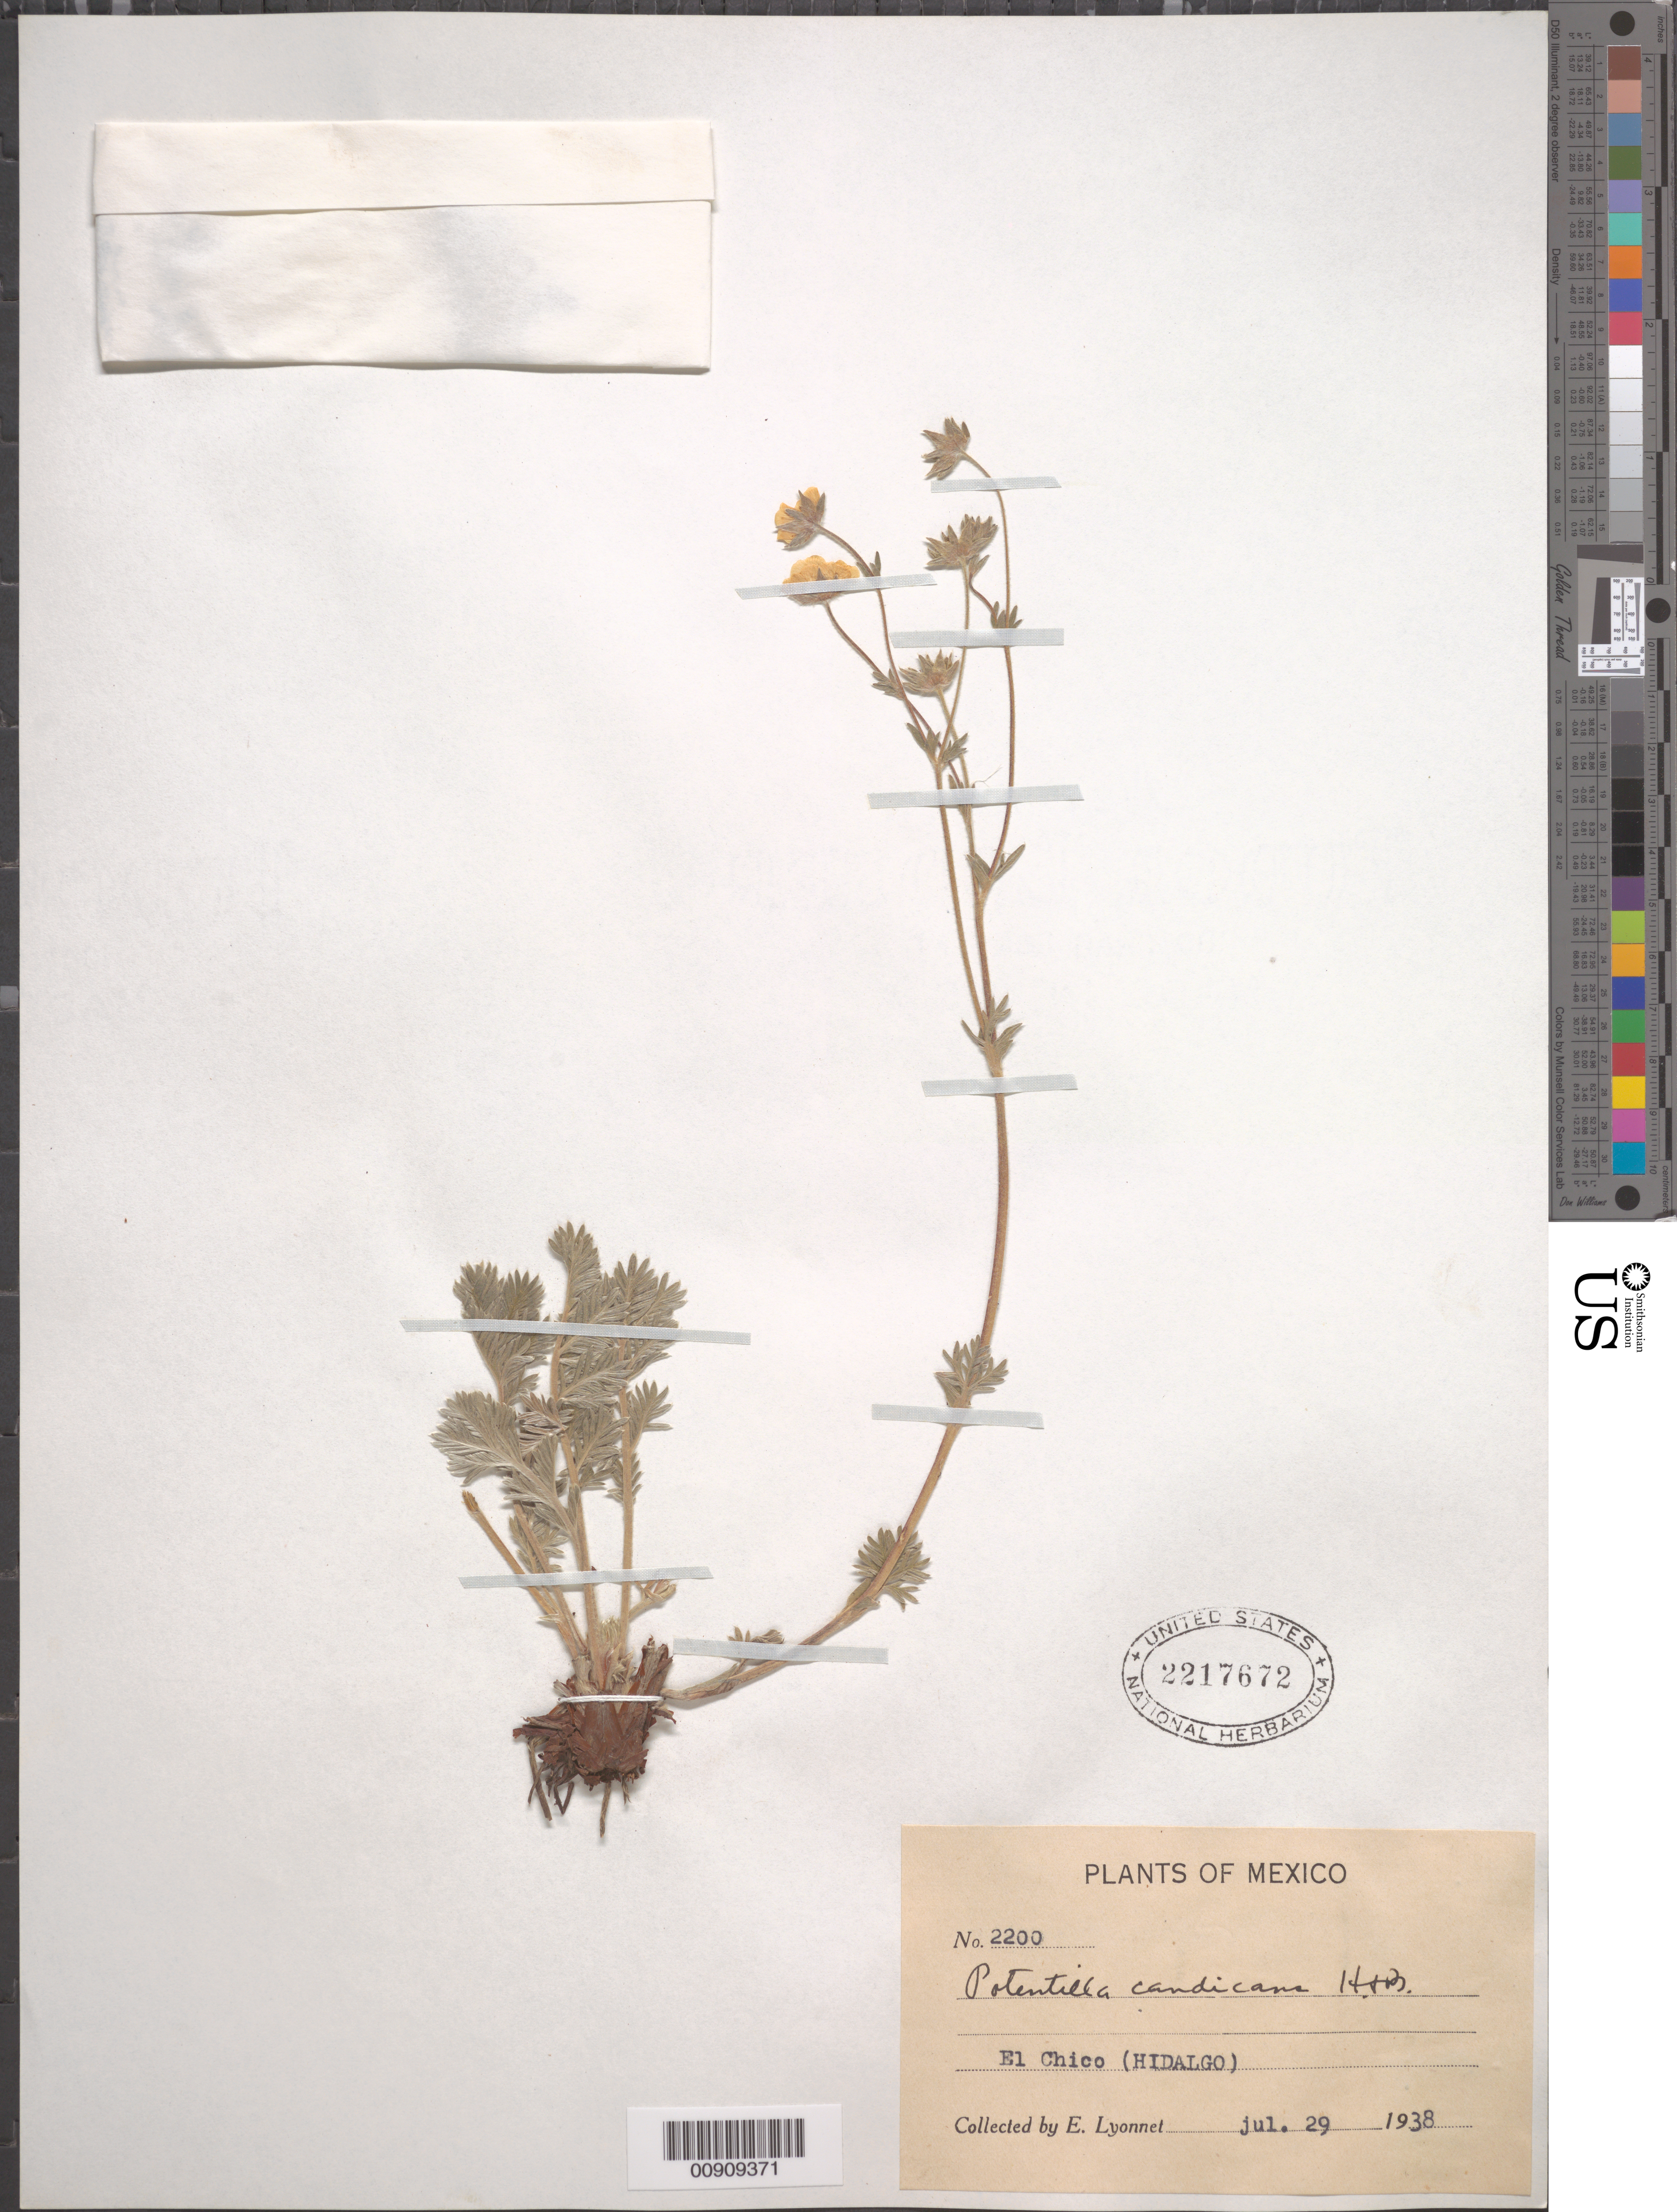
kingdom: Plantae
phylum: Tracheophyta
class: Magnoliopsida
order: Rosales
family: Rosaceae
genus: Potentilla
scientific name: Potentilla candicans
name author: Humb. & Bonpl. ex Nestl.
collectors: Bro. E. Lyonnet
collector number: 2200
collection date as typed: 29 Jul 1938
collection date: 1938-07-29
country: Mexico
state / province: Hidalgo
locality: El Chico (Hidalgo).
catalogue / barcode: US 2217672